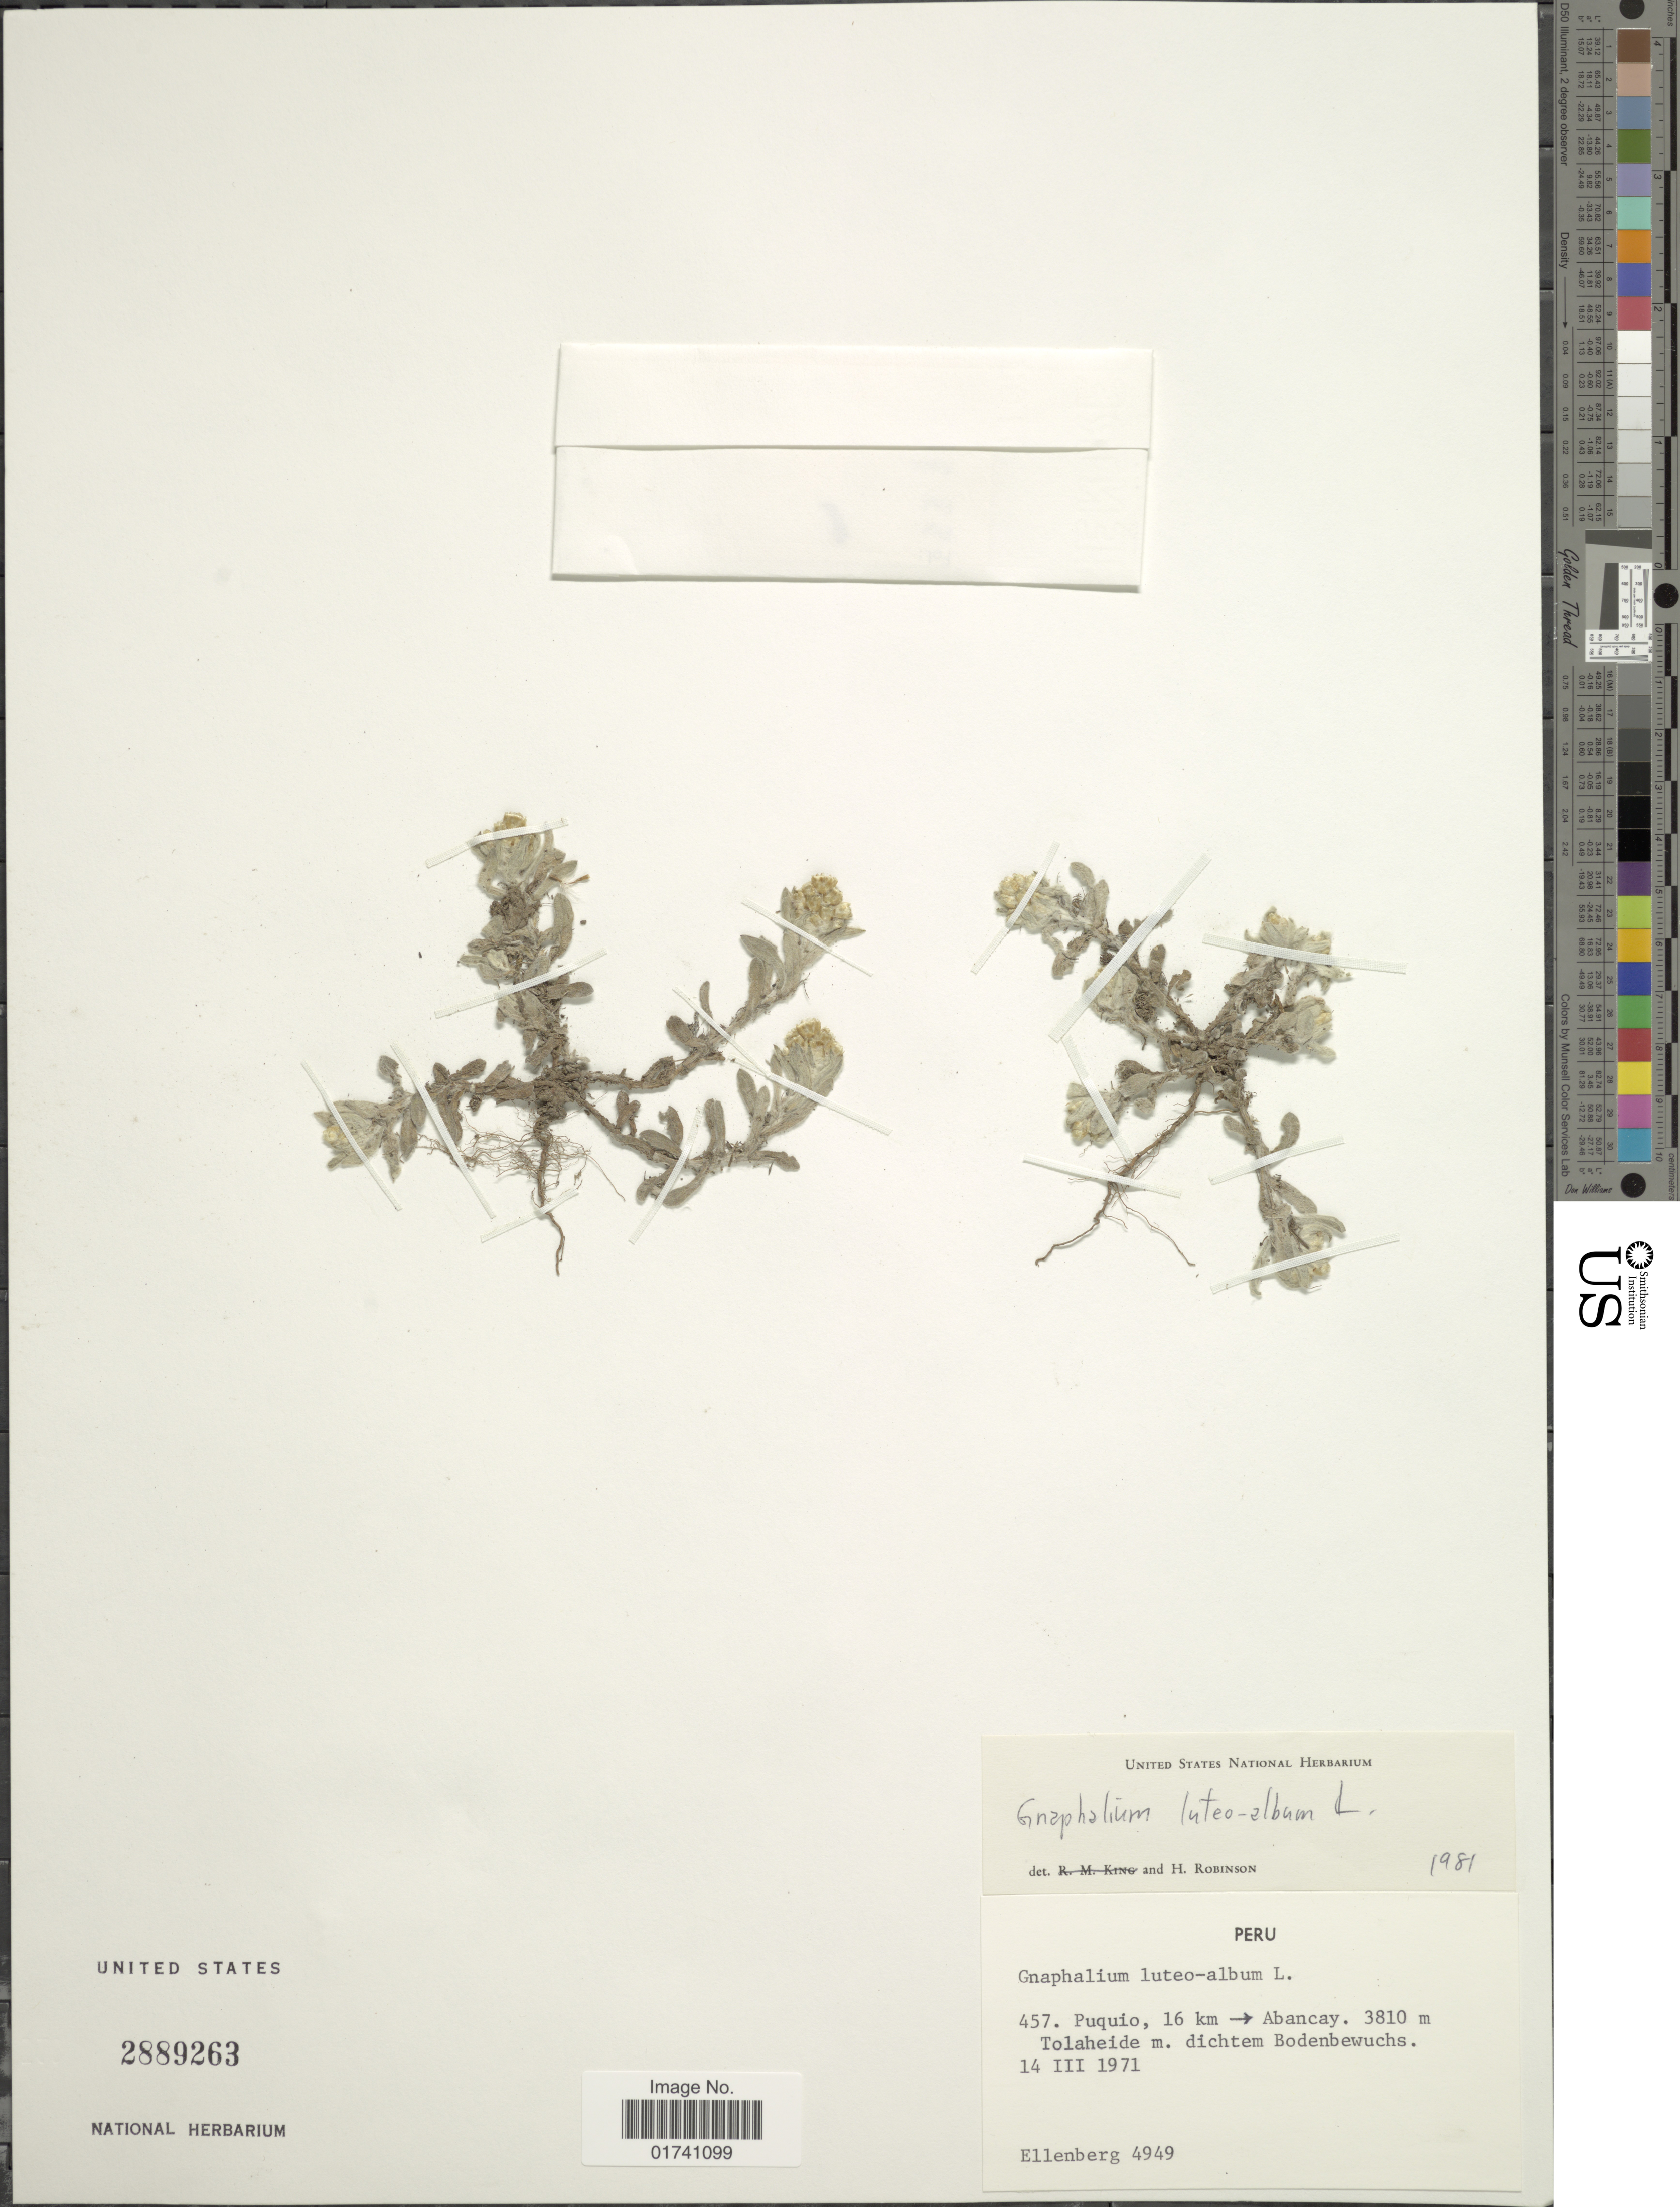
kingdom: Plantae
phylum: Tracheophyta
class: Magnoliopsida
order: Asterales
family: Asteraceae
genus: Laphangium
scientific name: Laphangium luteoalbum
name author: (L.) Tzvelev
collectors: H. Ellenberg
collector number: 4949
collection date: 1971-03-14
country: Peru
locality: Puquio, 16 km - Abancay. Tolaheide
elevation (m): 3810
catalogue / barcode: US 2889263